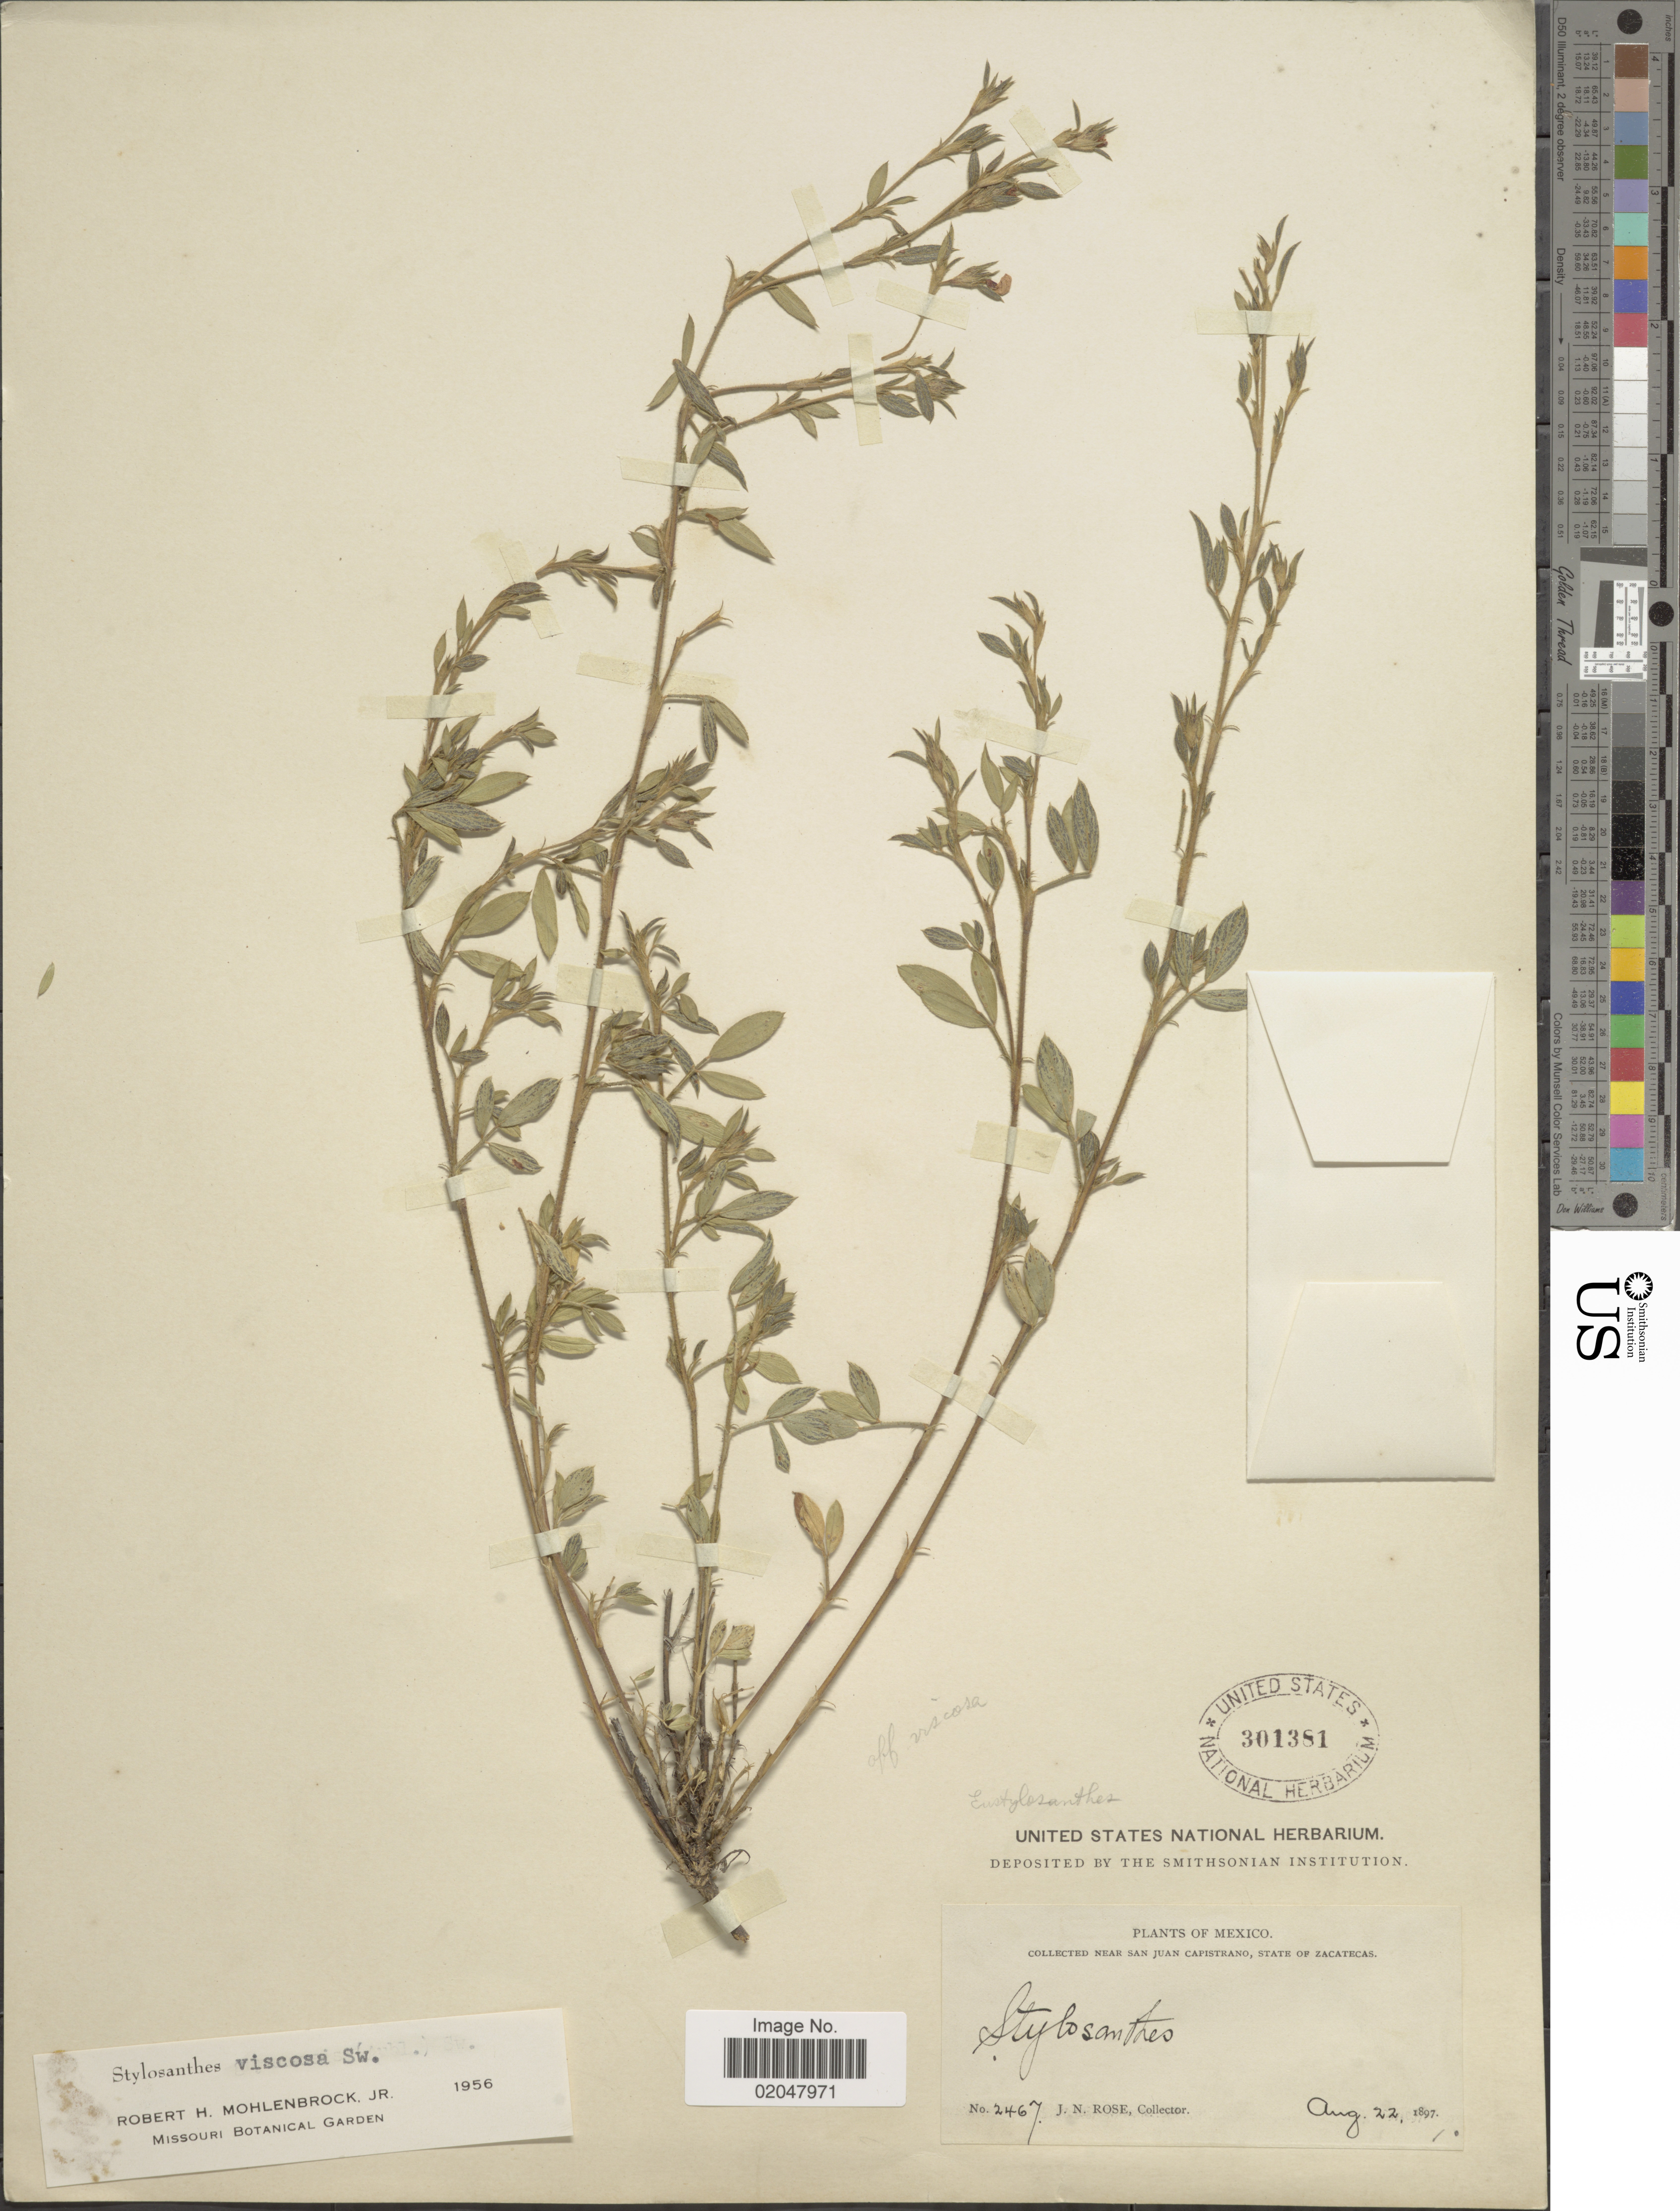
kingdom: Plantae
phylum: Tracheophyta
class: Magnoliopsida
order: Fabales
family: Fabaceae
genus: Stylosanthes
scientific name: Stylosanthes viscosa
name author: Sw.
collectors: J. N. Rose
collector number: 2467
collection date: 1897-08-22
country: Mexico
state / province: Zacatecas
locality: San Juan Capistrano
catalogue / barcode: US 301381